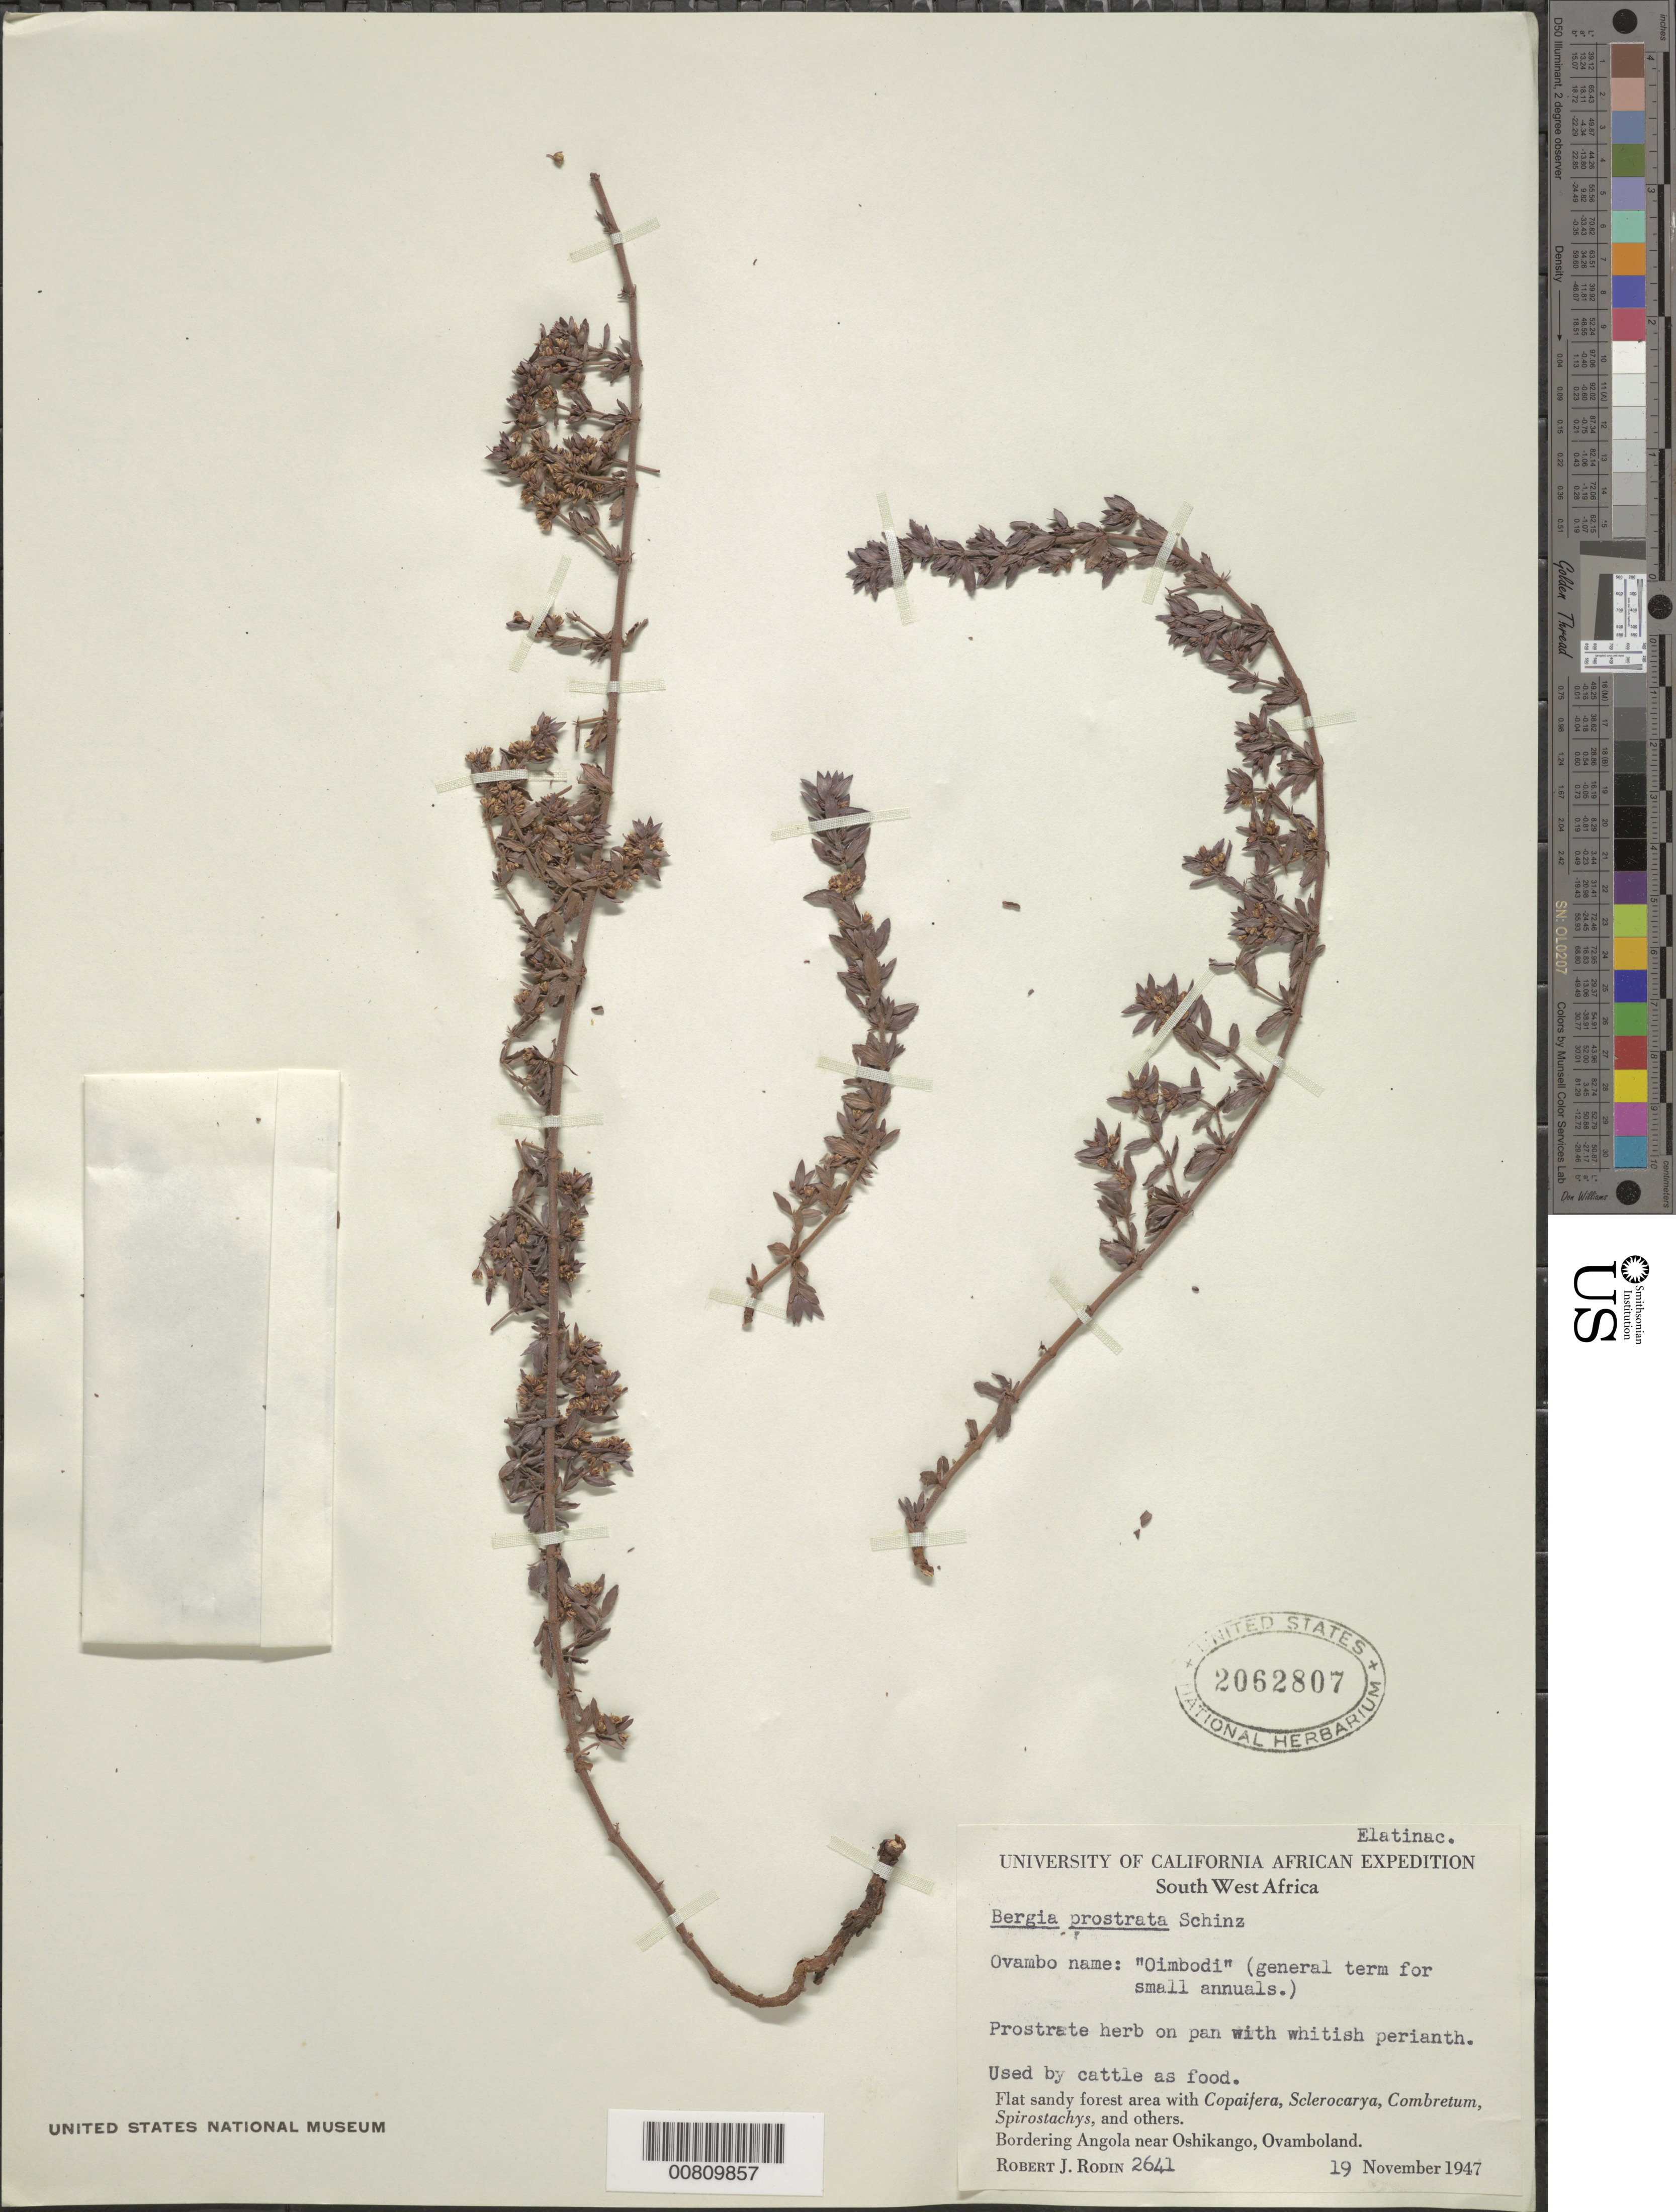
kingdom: Plantae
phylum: Tracheophyta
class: Magnoliopsida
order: Malpighiales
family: Elatinaceae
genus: Bergia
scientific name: Bergia prostrata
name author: Schinz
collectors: R. J. Rodin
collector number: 2641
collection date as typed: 19 Nov 1947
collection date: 1947-11-19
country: Namibia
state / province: Ohangwena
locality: Bordering Angola near Oshikango, Ovamboland..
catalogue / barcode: US 2062807